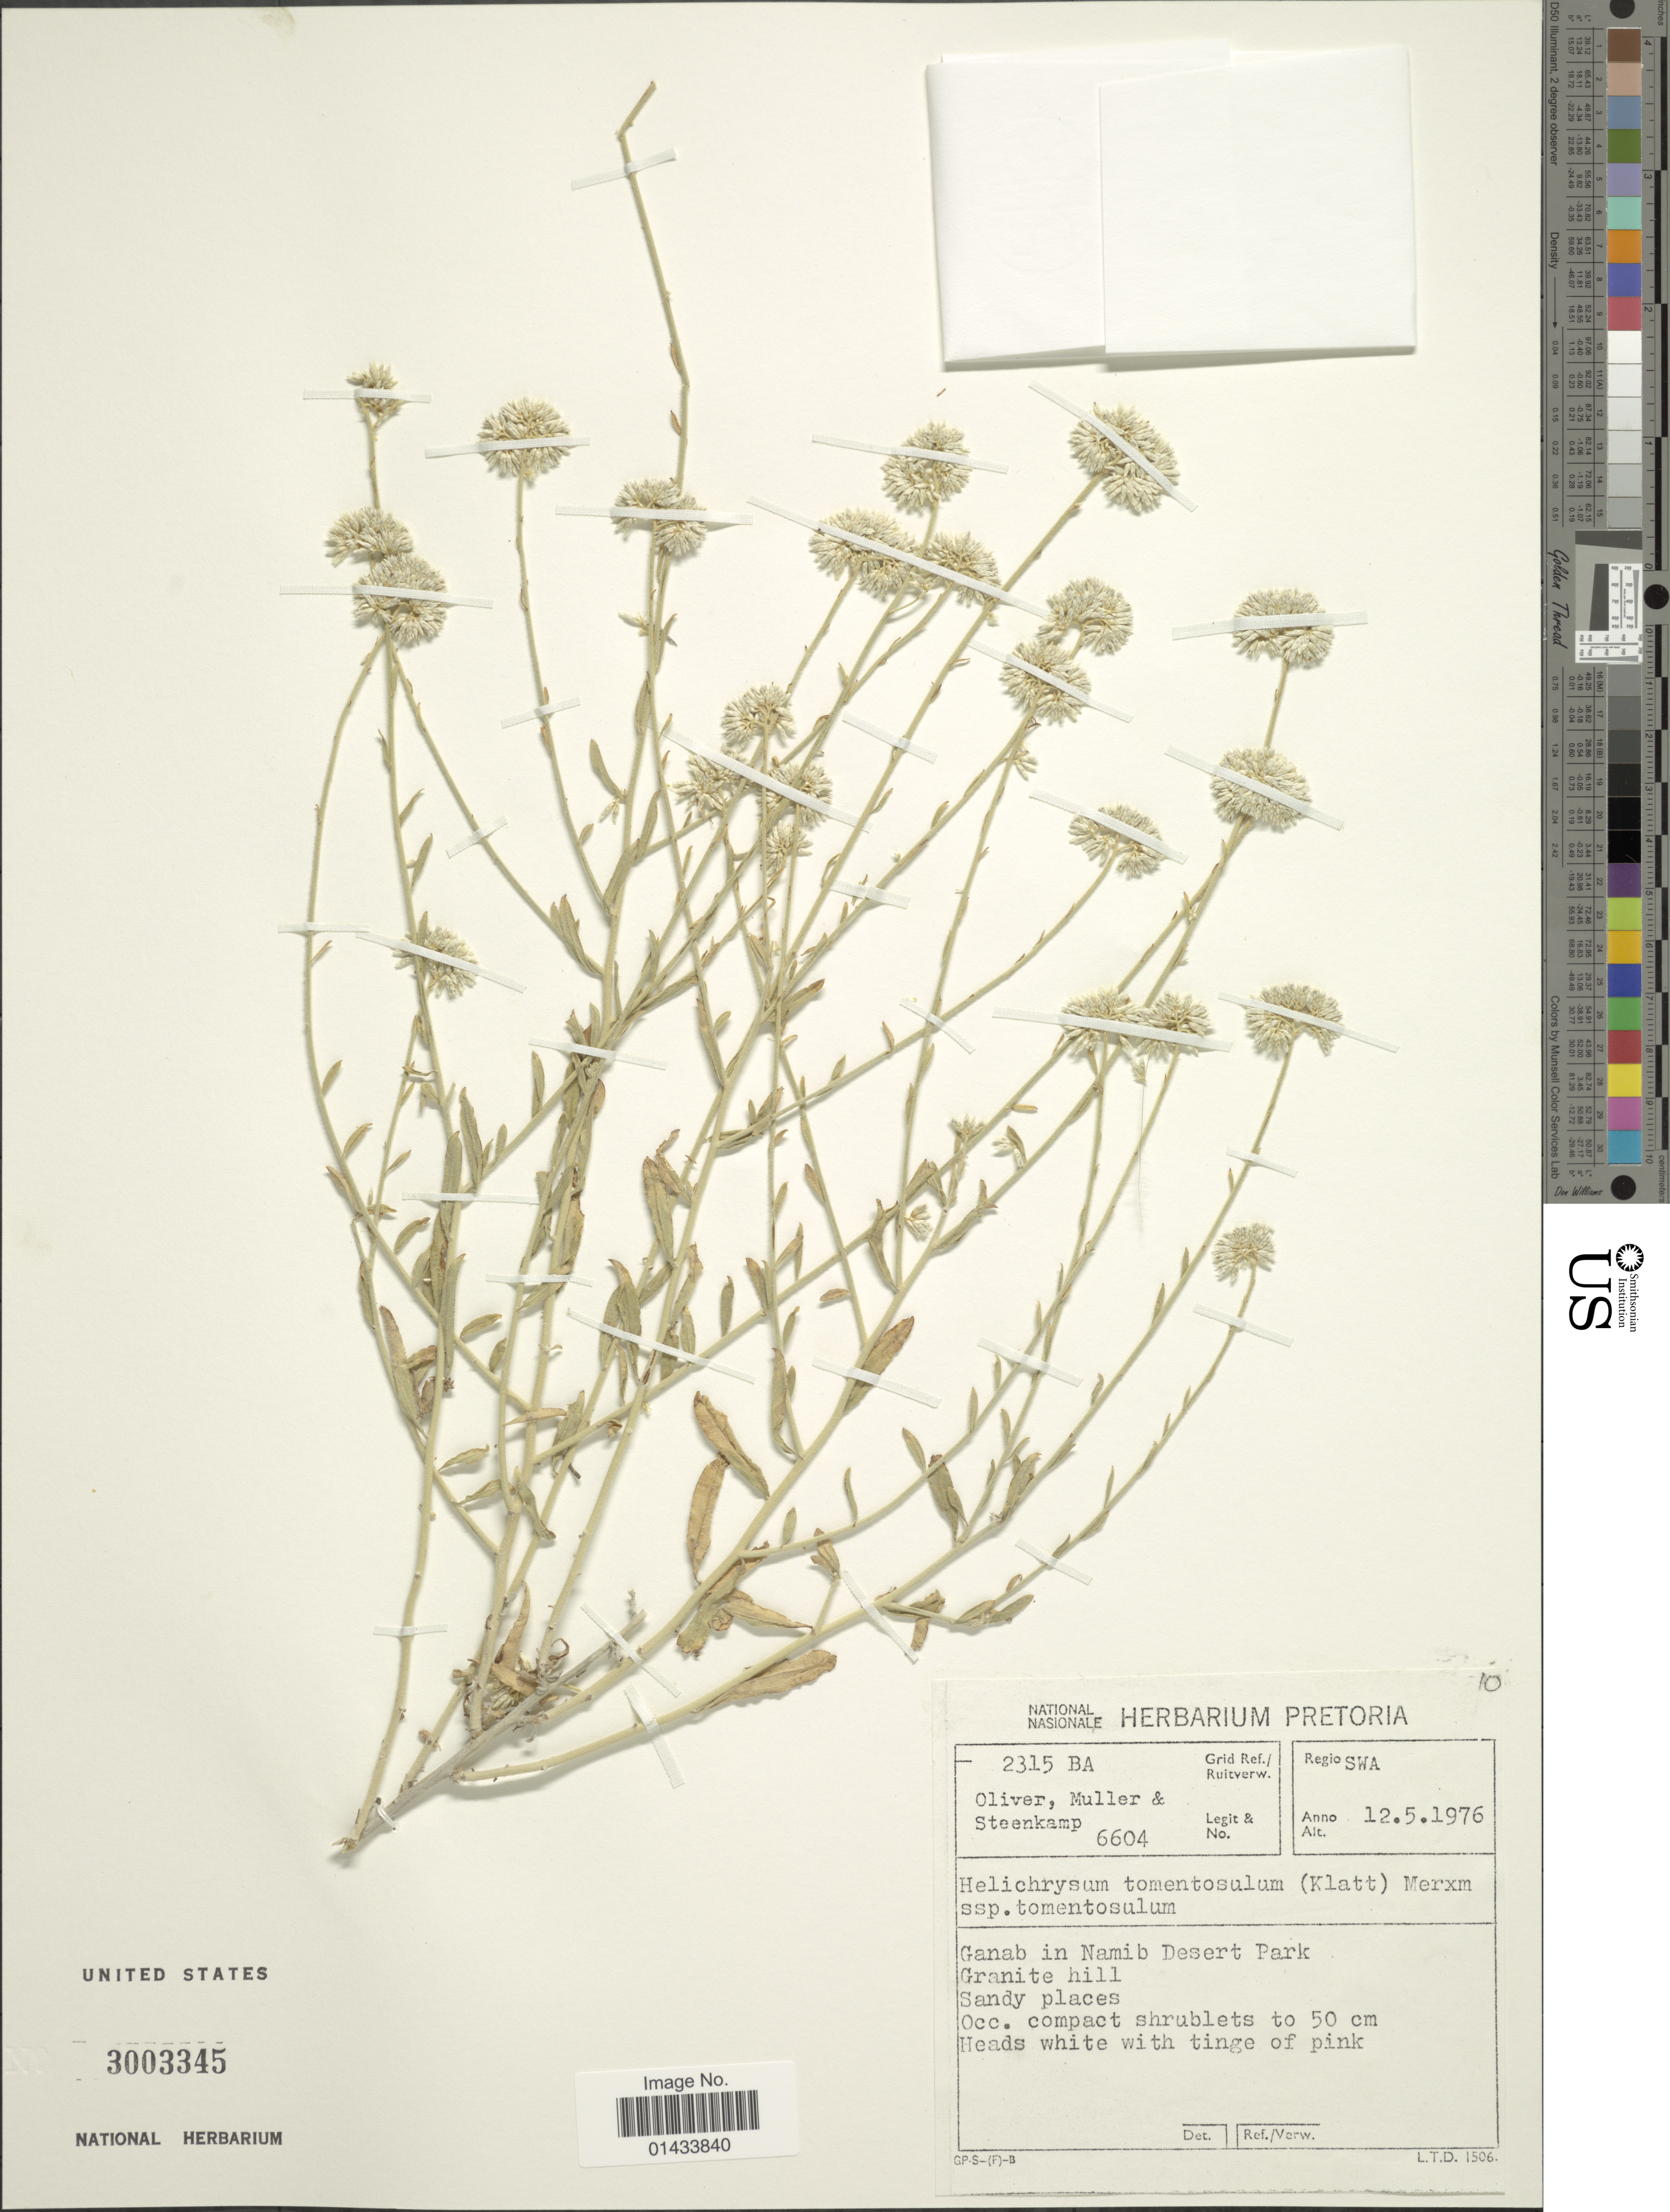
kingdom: Plantae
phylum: Tracheophyta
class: Magnoliopsida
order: Asterales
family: Asteraceae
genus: Helichrysum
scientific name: Helichrysum tomentosulum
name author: (Klatt) Merxm.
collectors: Oliver, --, -- Müller & -- Steenkamp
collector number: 6604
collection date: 1976-05-12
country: Namibia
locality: Regio SWA, Grid Ref./Ruitverw. 2315 BA, Ganab in Namib Desert Park, Granite hill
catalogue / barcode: US 3003345